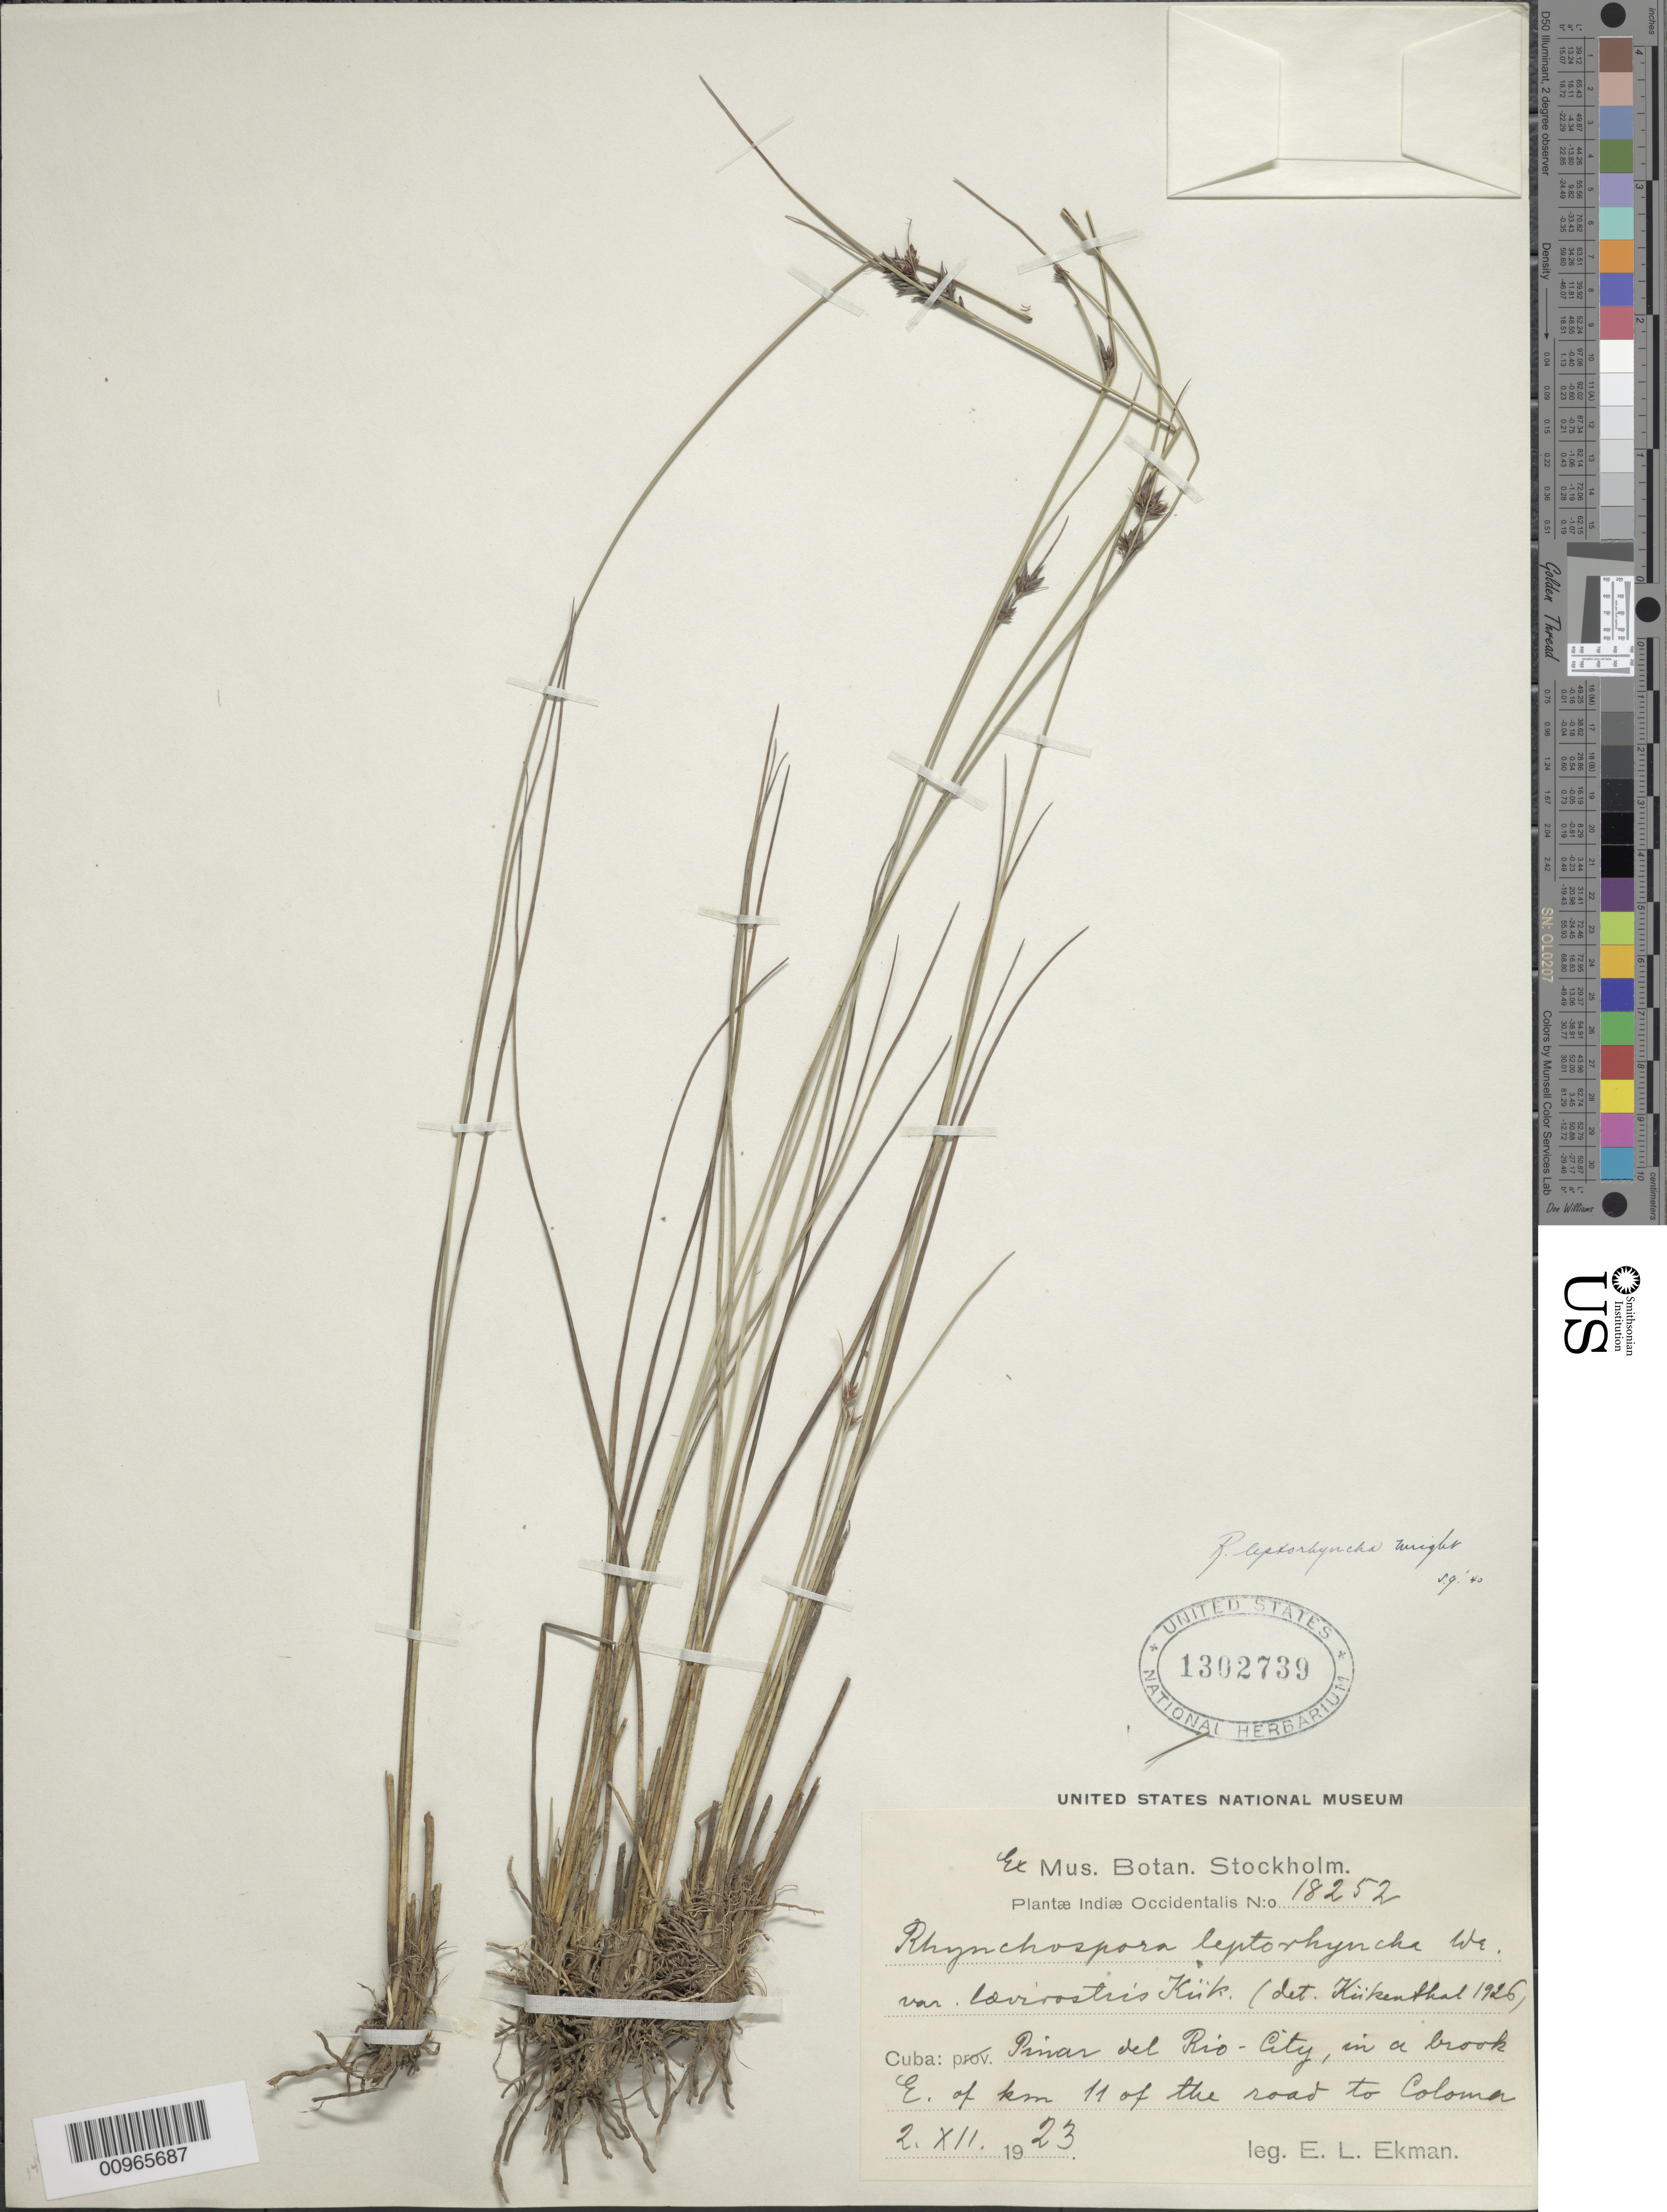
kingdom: Plantae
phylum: Tracheophyta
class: Liliopsida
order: Poales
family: Cyperaceae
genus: Rhynchospora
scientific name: Rhynchospora leptorhyncha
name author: C. Wright in Sauvalle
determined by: Gale, S.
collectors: E. L. Ekman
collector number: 18252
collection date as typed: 02 Dec 1923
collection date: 1923-12-02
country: Cuba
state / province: Pinar del Rio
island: Cuba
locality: Pinar del Rio City, in a brook, E of km 11 of the road to Coloma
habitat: In a brook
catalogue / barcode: US 1302739